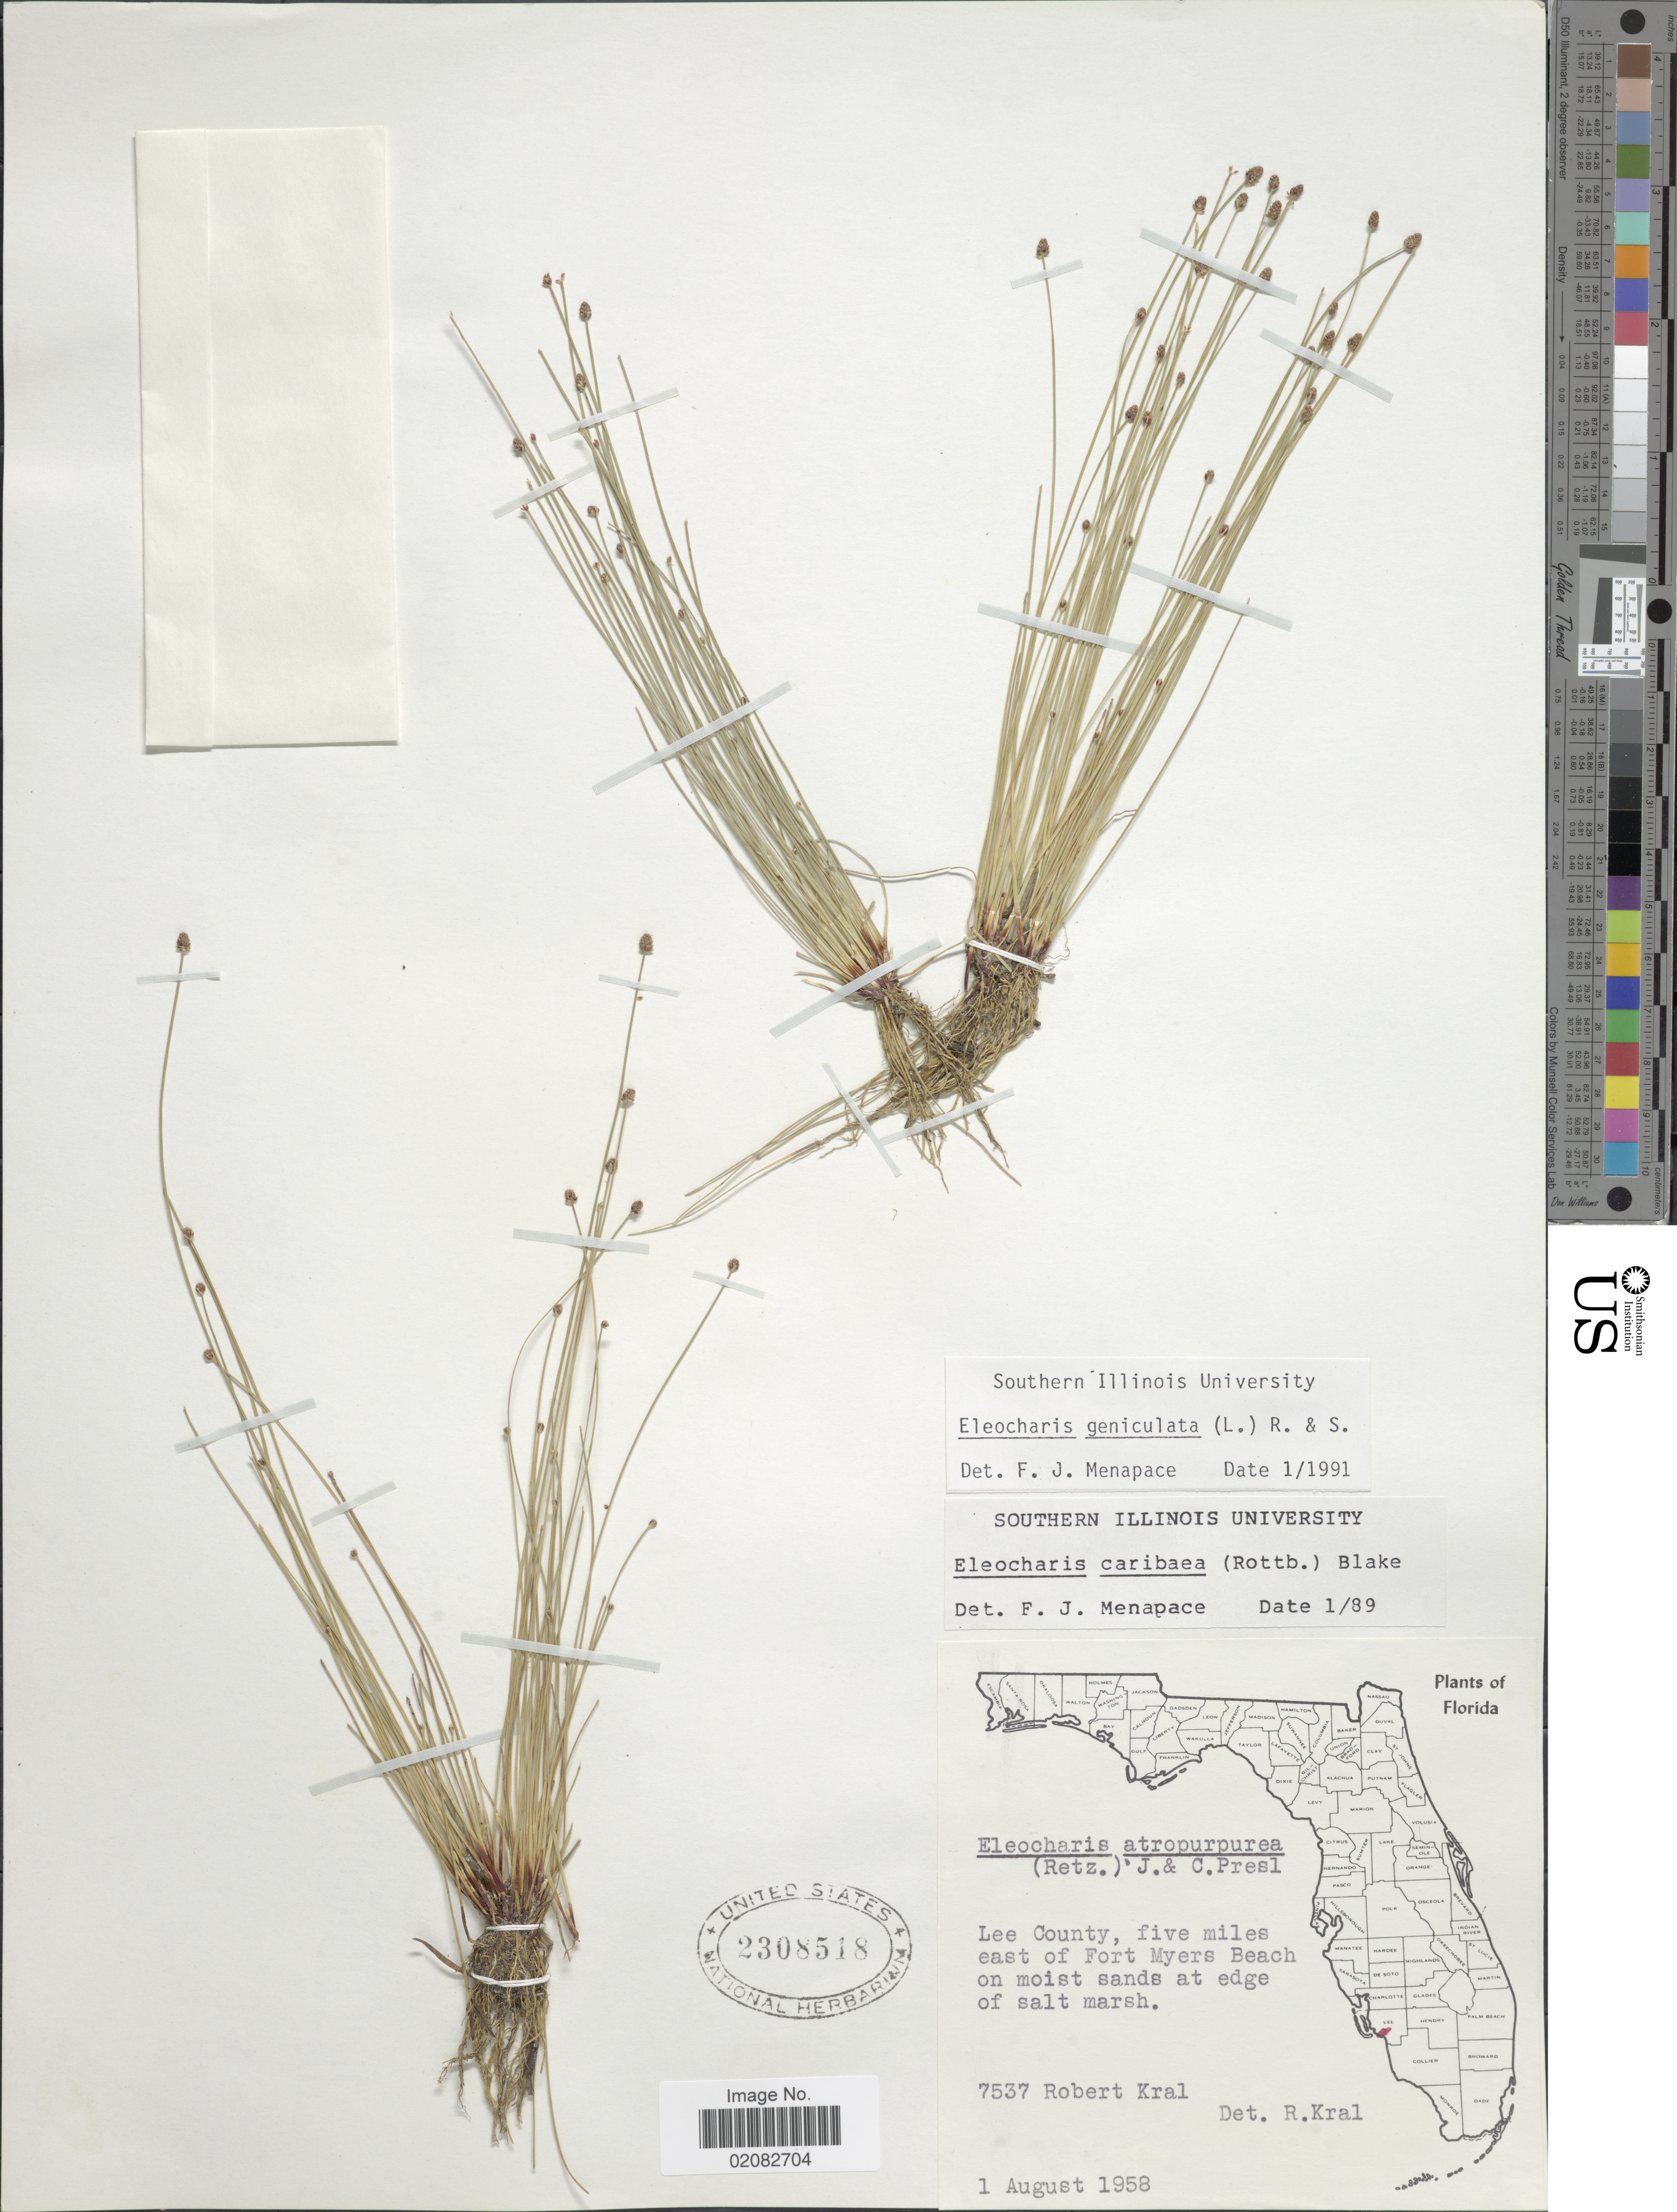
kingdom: Plantae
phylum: Tracheophyta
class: Liliopsida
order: Poales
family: Cyperaceae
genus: Eleocharis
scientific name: Eleocharis geniculata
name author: (L.) Roem. & Schult.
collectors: R. Kral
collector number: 7537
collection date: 1958-08-01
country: United States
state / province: Florida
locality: Lee County, five miles east of Fort Myers Beach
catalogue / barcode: US 2308518